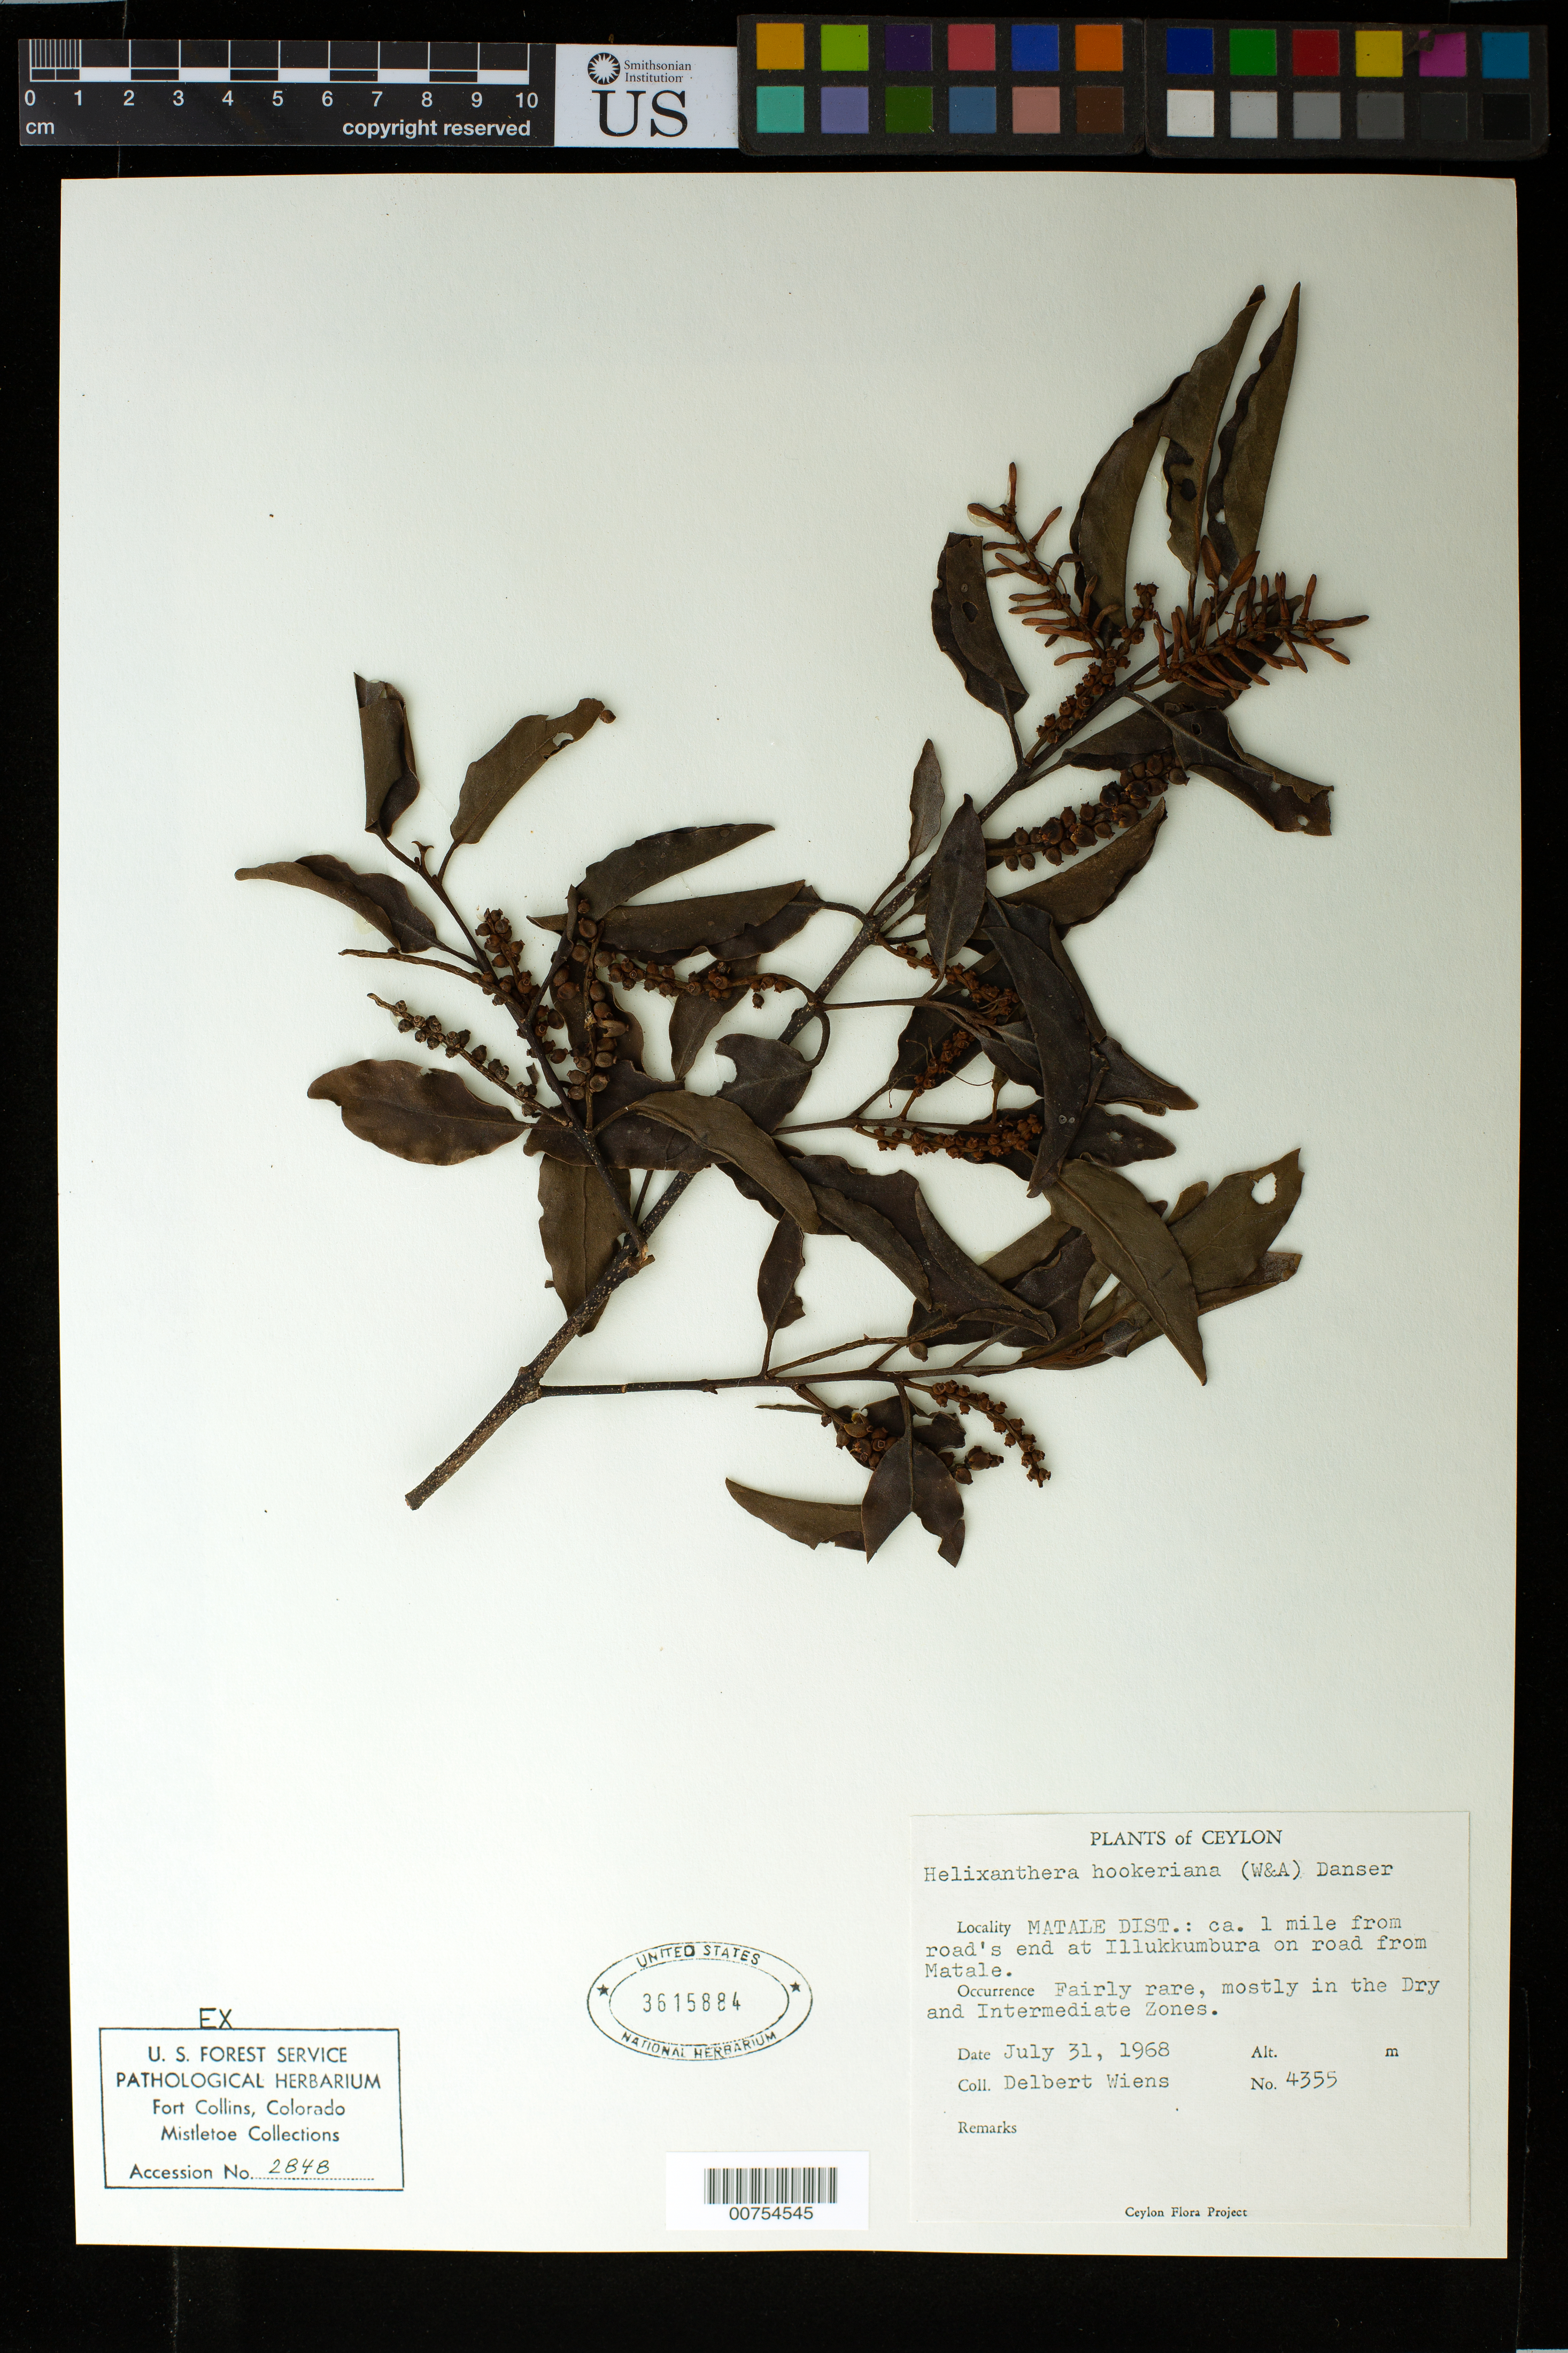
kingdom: Plantae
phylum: Tracheophyta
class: Magnoliopsida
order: Santalales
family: Loranthaceae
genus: Helixanthera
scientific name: Helixanthera hookeriana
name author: Danser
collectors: D. Wiens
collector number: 4355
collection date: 1968-07-31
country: Sri Lanka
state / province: Central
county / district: Matale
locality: ca. 1 mile from road's end at Illukkumbura on road from Matale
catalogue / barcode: US 3615884